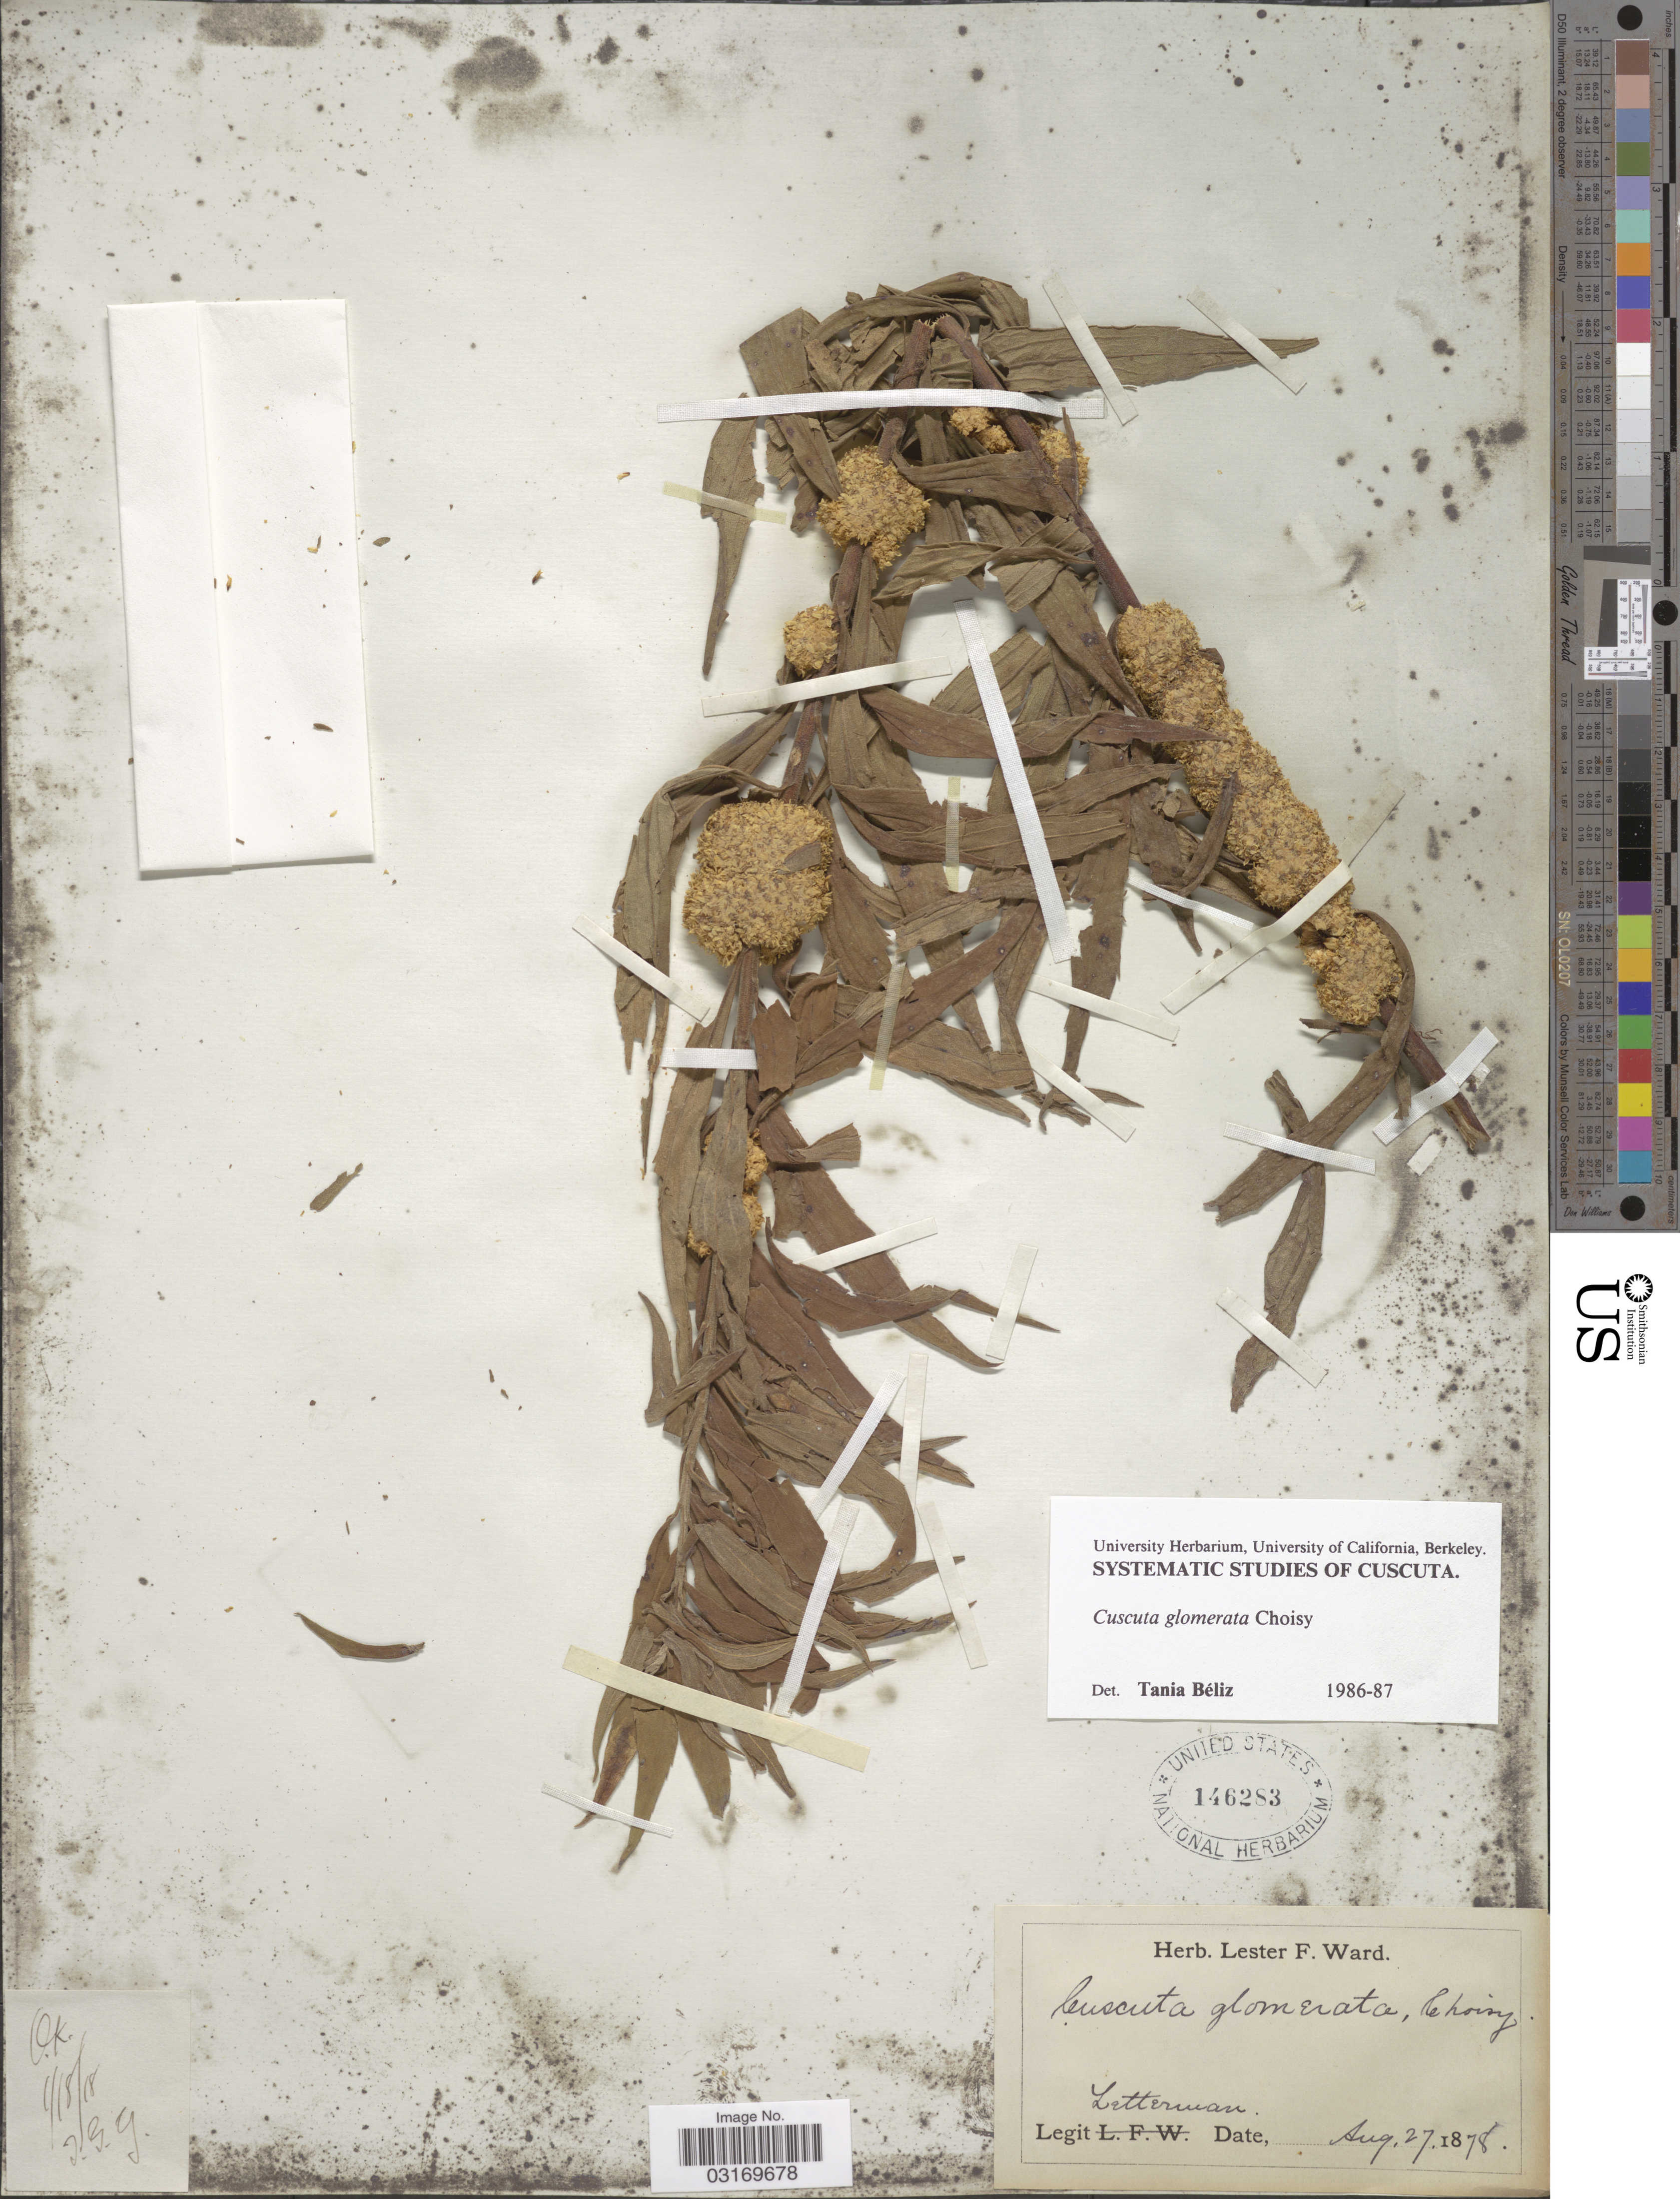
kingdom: Plantae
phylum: Tracheophyta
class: Magnoliopsida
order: Solanales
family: Convolvulaceae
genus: Cuscuta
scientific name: Cuscuta glomerata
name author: Chris.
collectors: Letterman, --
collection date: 1878-08-27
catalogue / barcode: US 146283